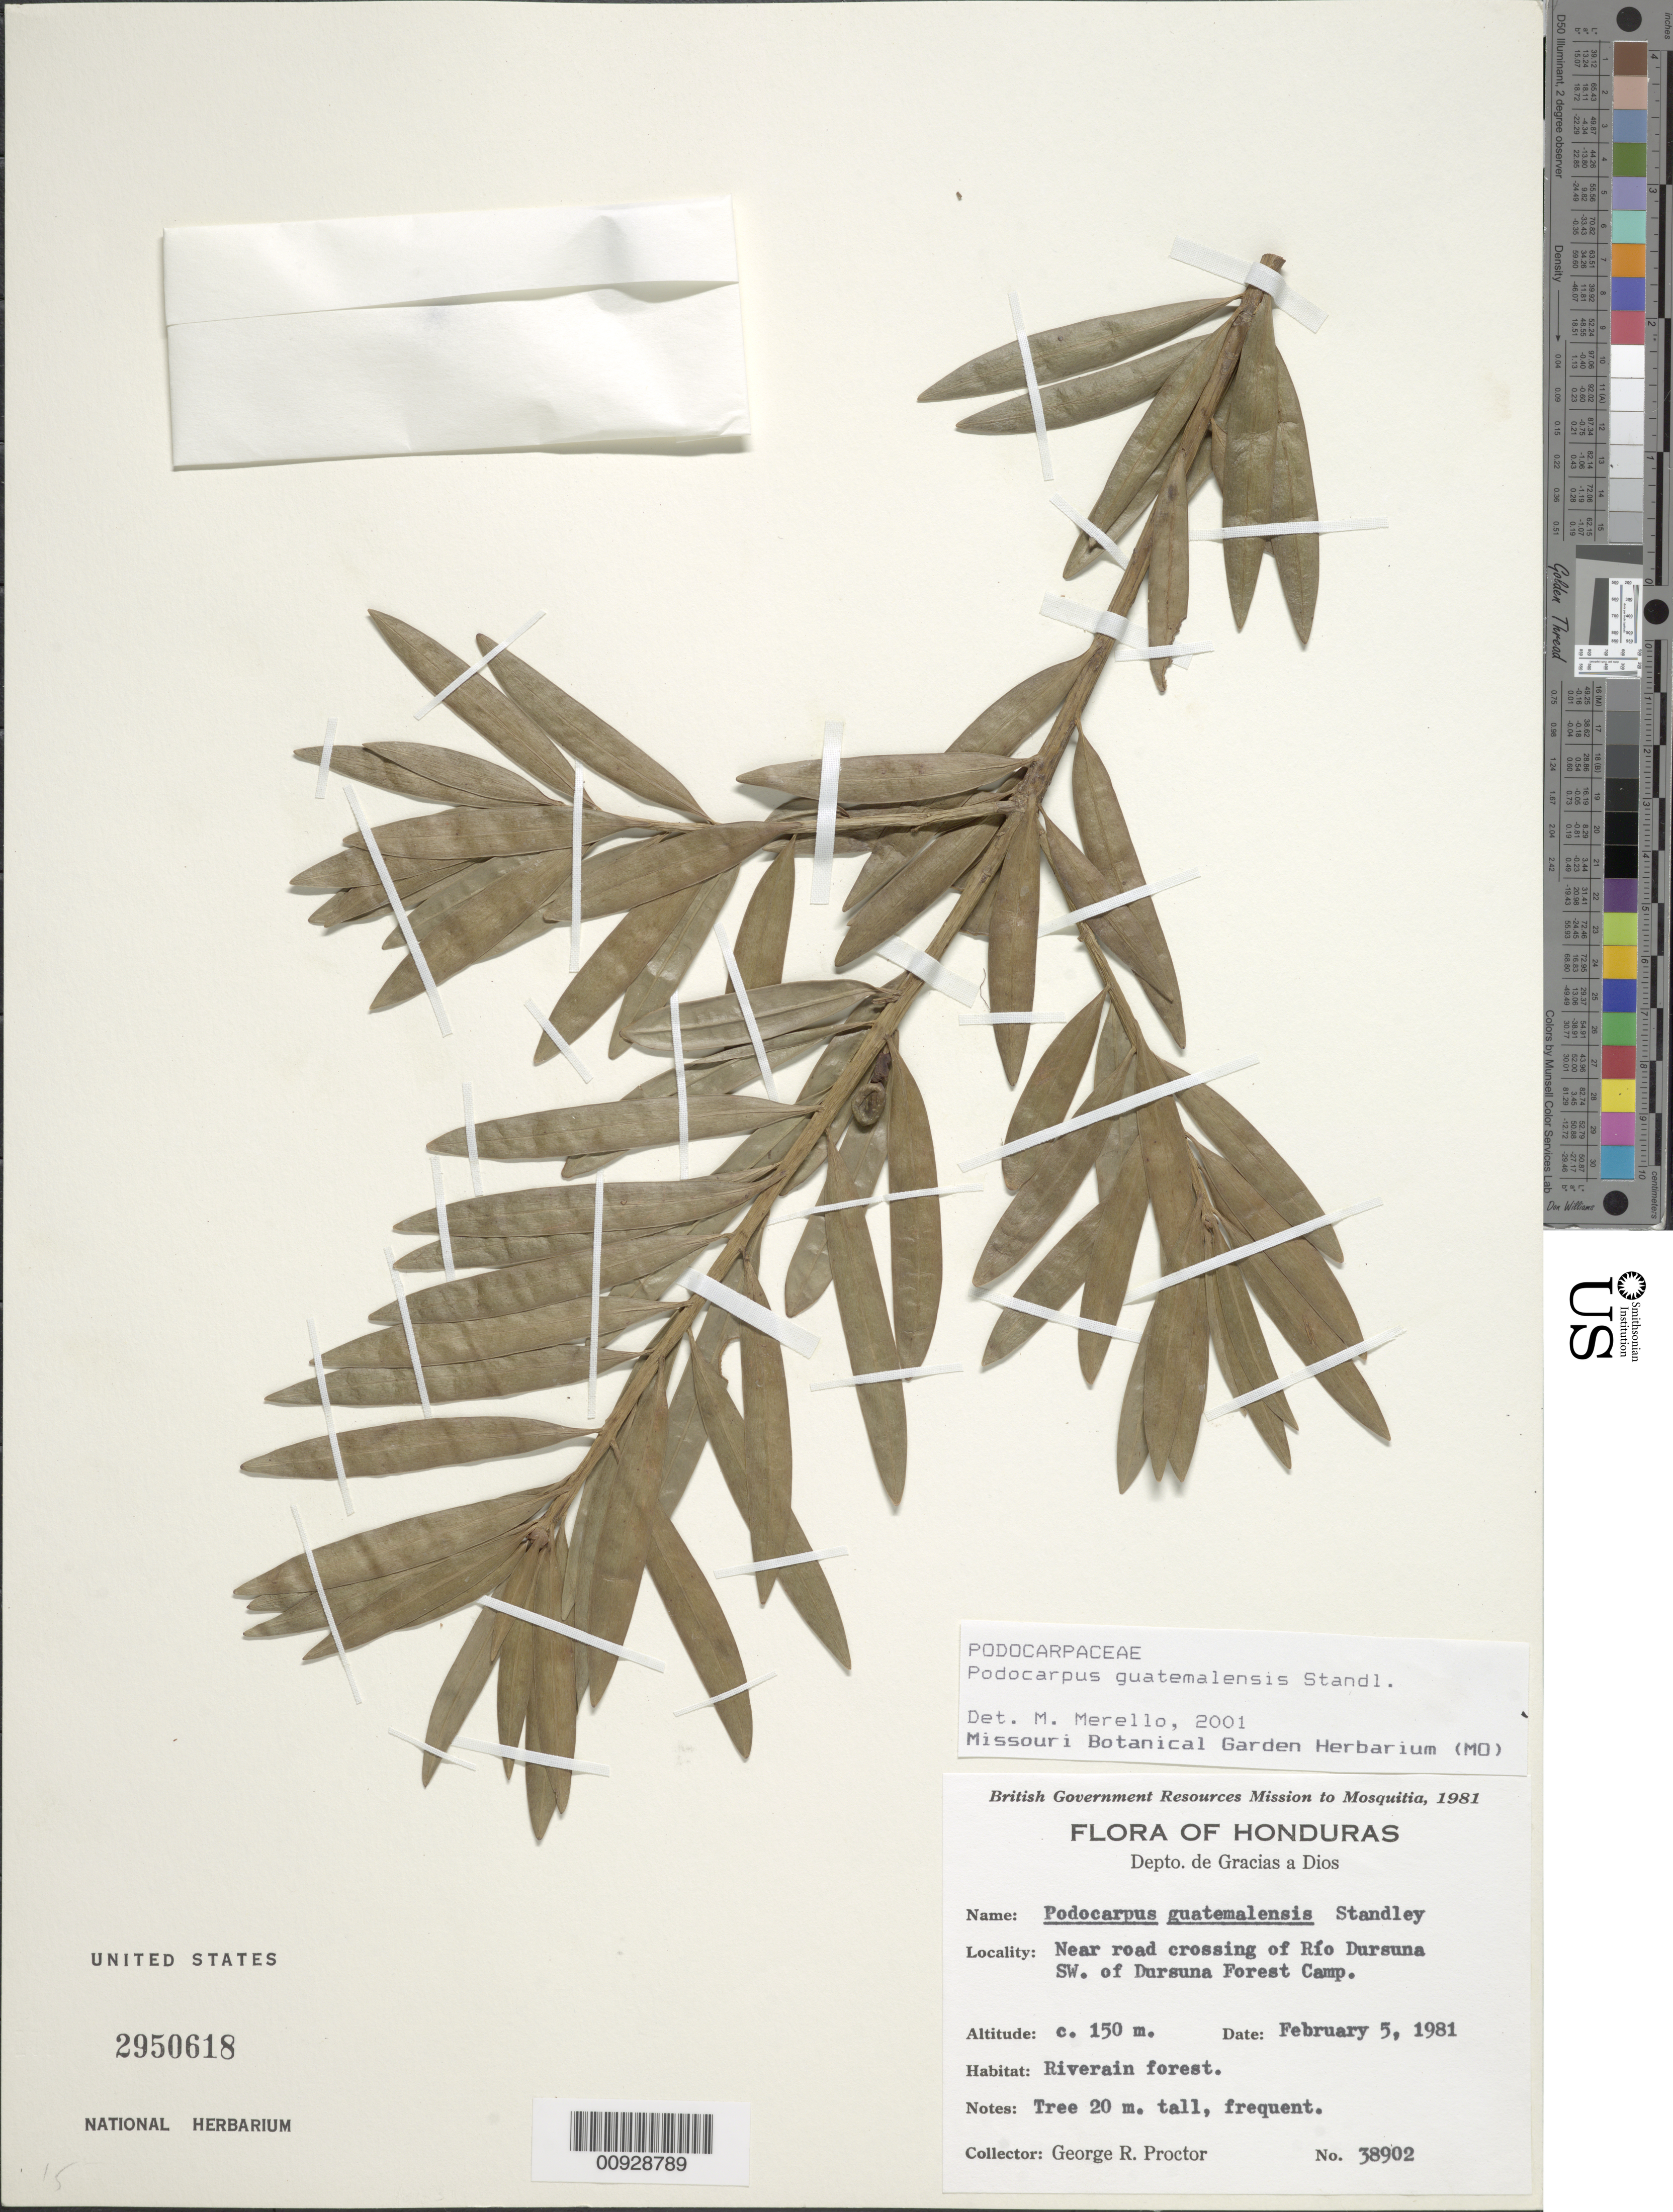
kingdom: Plantae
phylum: Tracheophyta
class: Pinopsida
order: Pinales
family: Podocarpaceae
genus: Podocarpus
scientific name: Podocarpus guatemalensis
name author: Standl.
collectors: G. Proctor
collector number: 38902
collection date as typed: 05 Feb 1981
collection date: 1981-02-05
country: Honduras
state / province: Gracias de Dios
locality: Near road crossing of Río Dursuna SW of Dursuna Forest Camp.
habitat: Riverain forest.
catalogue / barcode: US 2950618